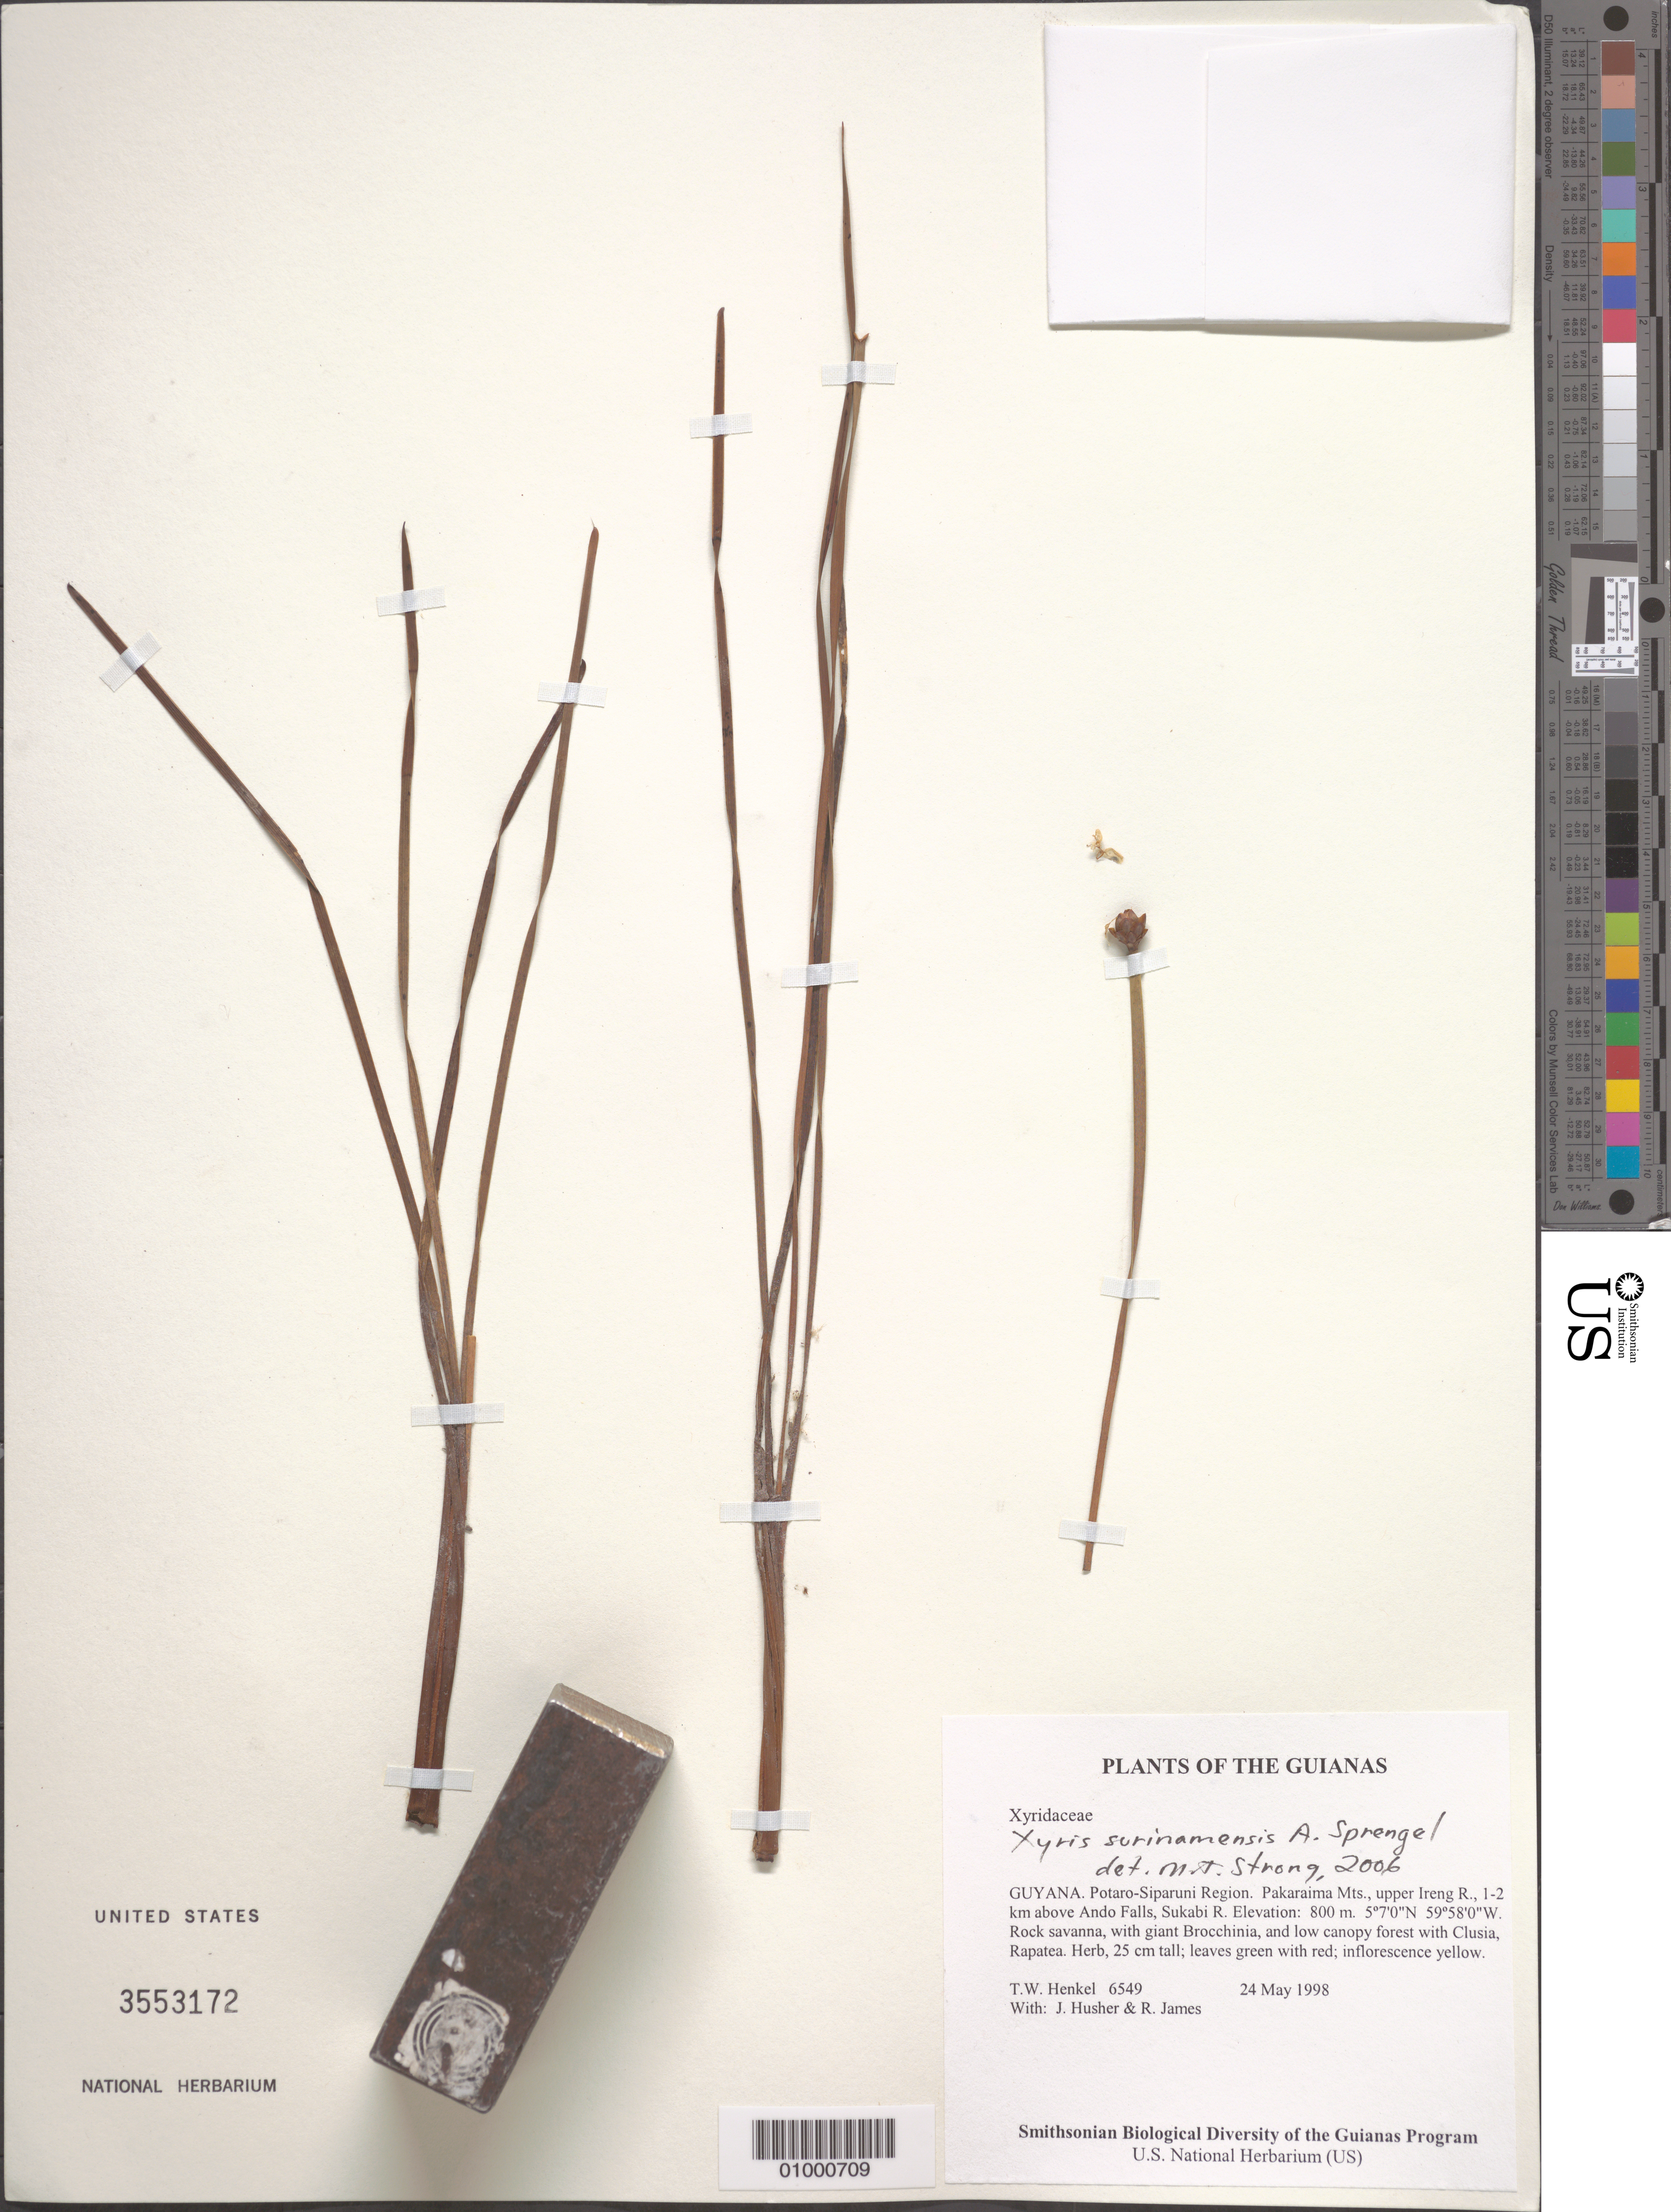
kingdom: Plantae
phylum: Tracheophyta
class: Liliopsida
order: Poales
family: Xyridaceae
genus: Xyris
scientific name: Xyris surinamensis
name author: A. Spreng.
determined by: Strong, M. T., (US), Smithsonian Institution - National Museum of Natural History (UNITED STATES)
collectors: T. Henkel, J. Husher & R. James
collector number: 6549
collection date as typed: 24 May 1998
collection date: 1998-05-24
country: Guyana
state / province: Potaro-Siparuni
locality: Pakaraima Mts., upper Ireng R., 1-2 km above Ando Falls, Sukabi R.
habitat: Rock savanna, with giant Brocchinia, and low canopy forest with Clusia, Rapatea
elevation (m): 800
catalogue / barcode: US 3553172